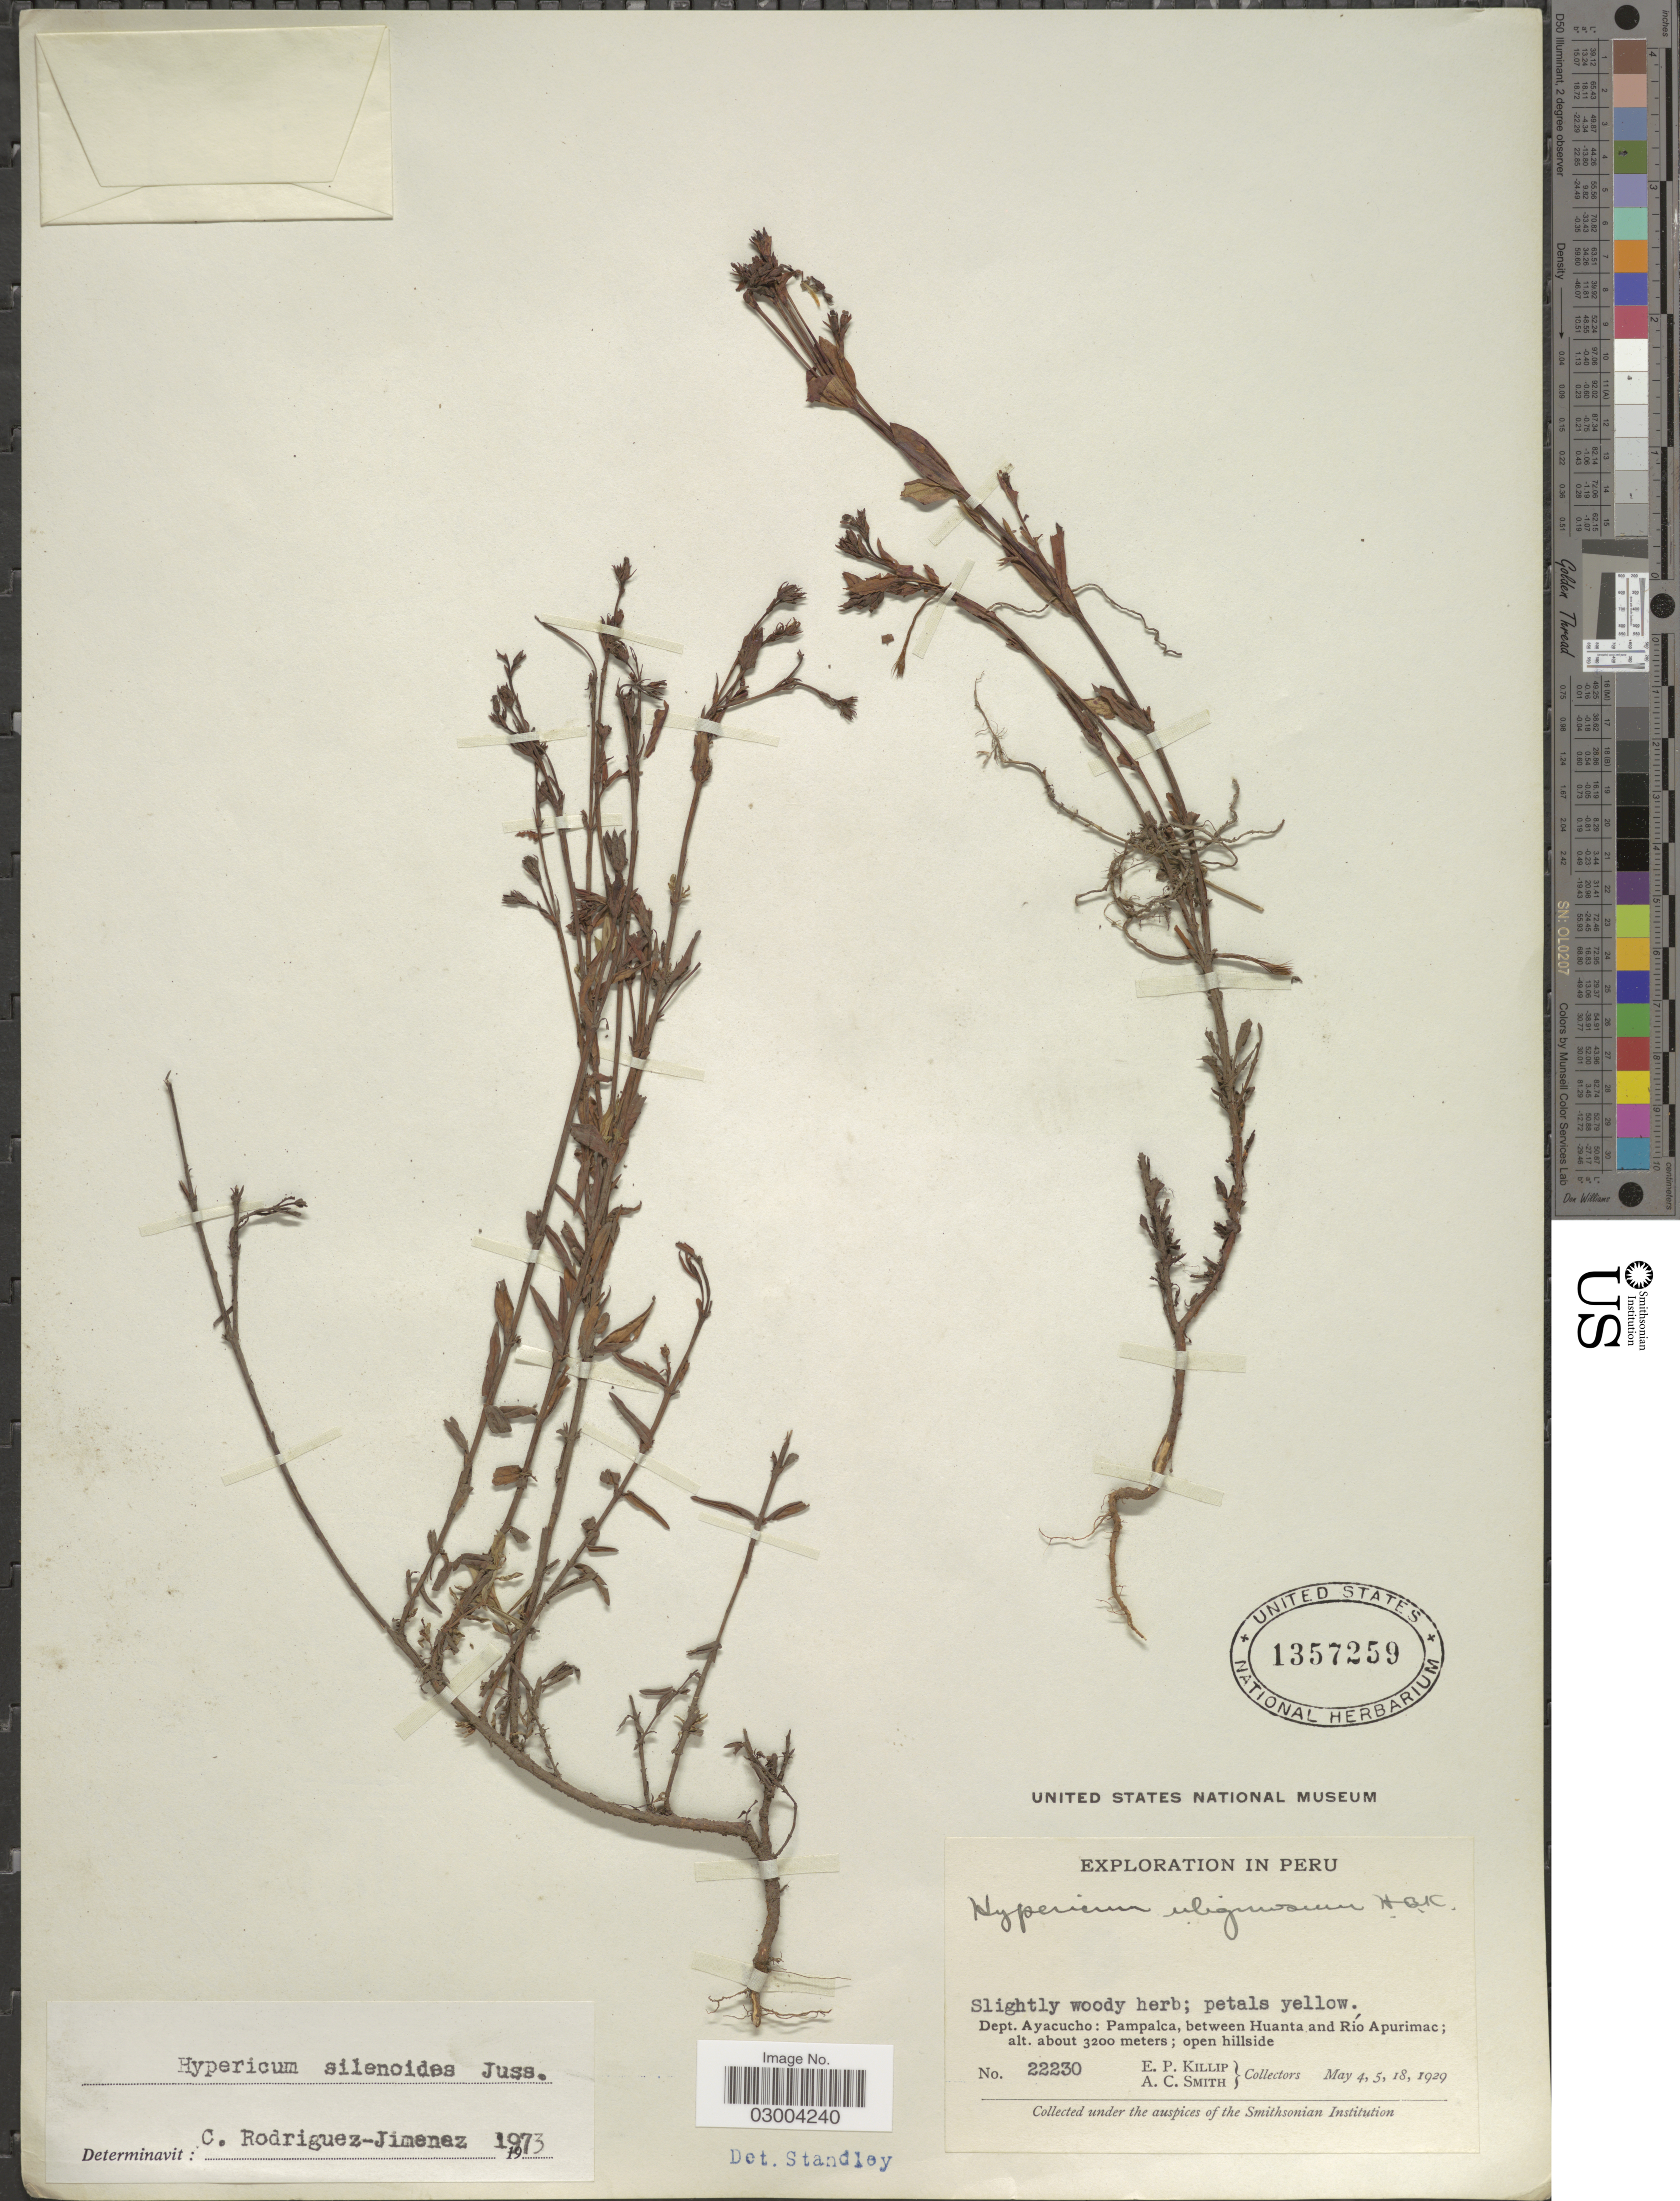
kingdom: Plantae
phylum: Tracheophyta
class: Magnoliopsida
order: Malpighiales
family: Hypericaceae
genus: Hypericum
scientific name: Hypericum silenoides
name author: Juss.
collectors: E. P. Killip & A. C. Smith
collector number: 22230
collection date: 1929-05-04/1929-05-18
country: Peru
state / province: Ayacucho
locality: Dept. Ayacucho: Pampalca, between Huanta and Río Apurimac.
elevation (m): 3200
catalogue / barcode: US 1357259